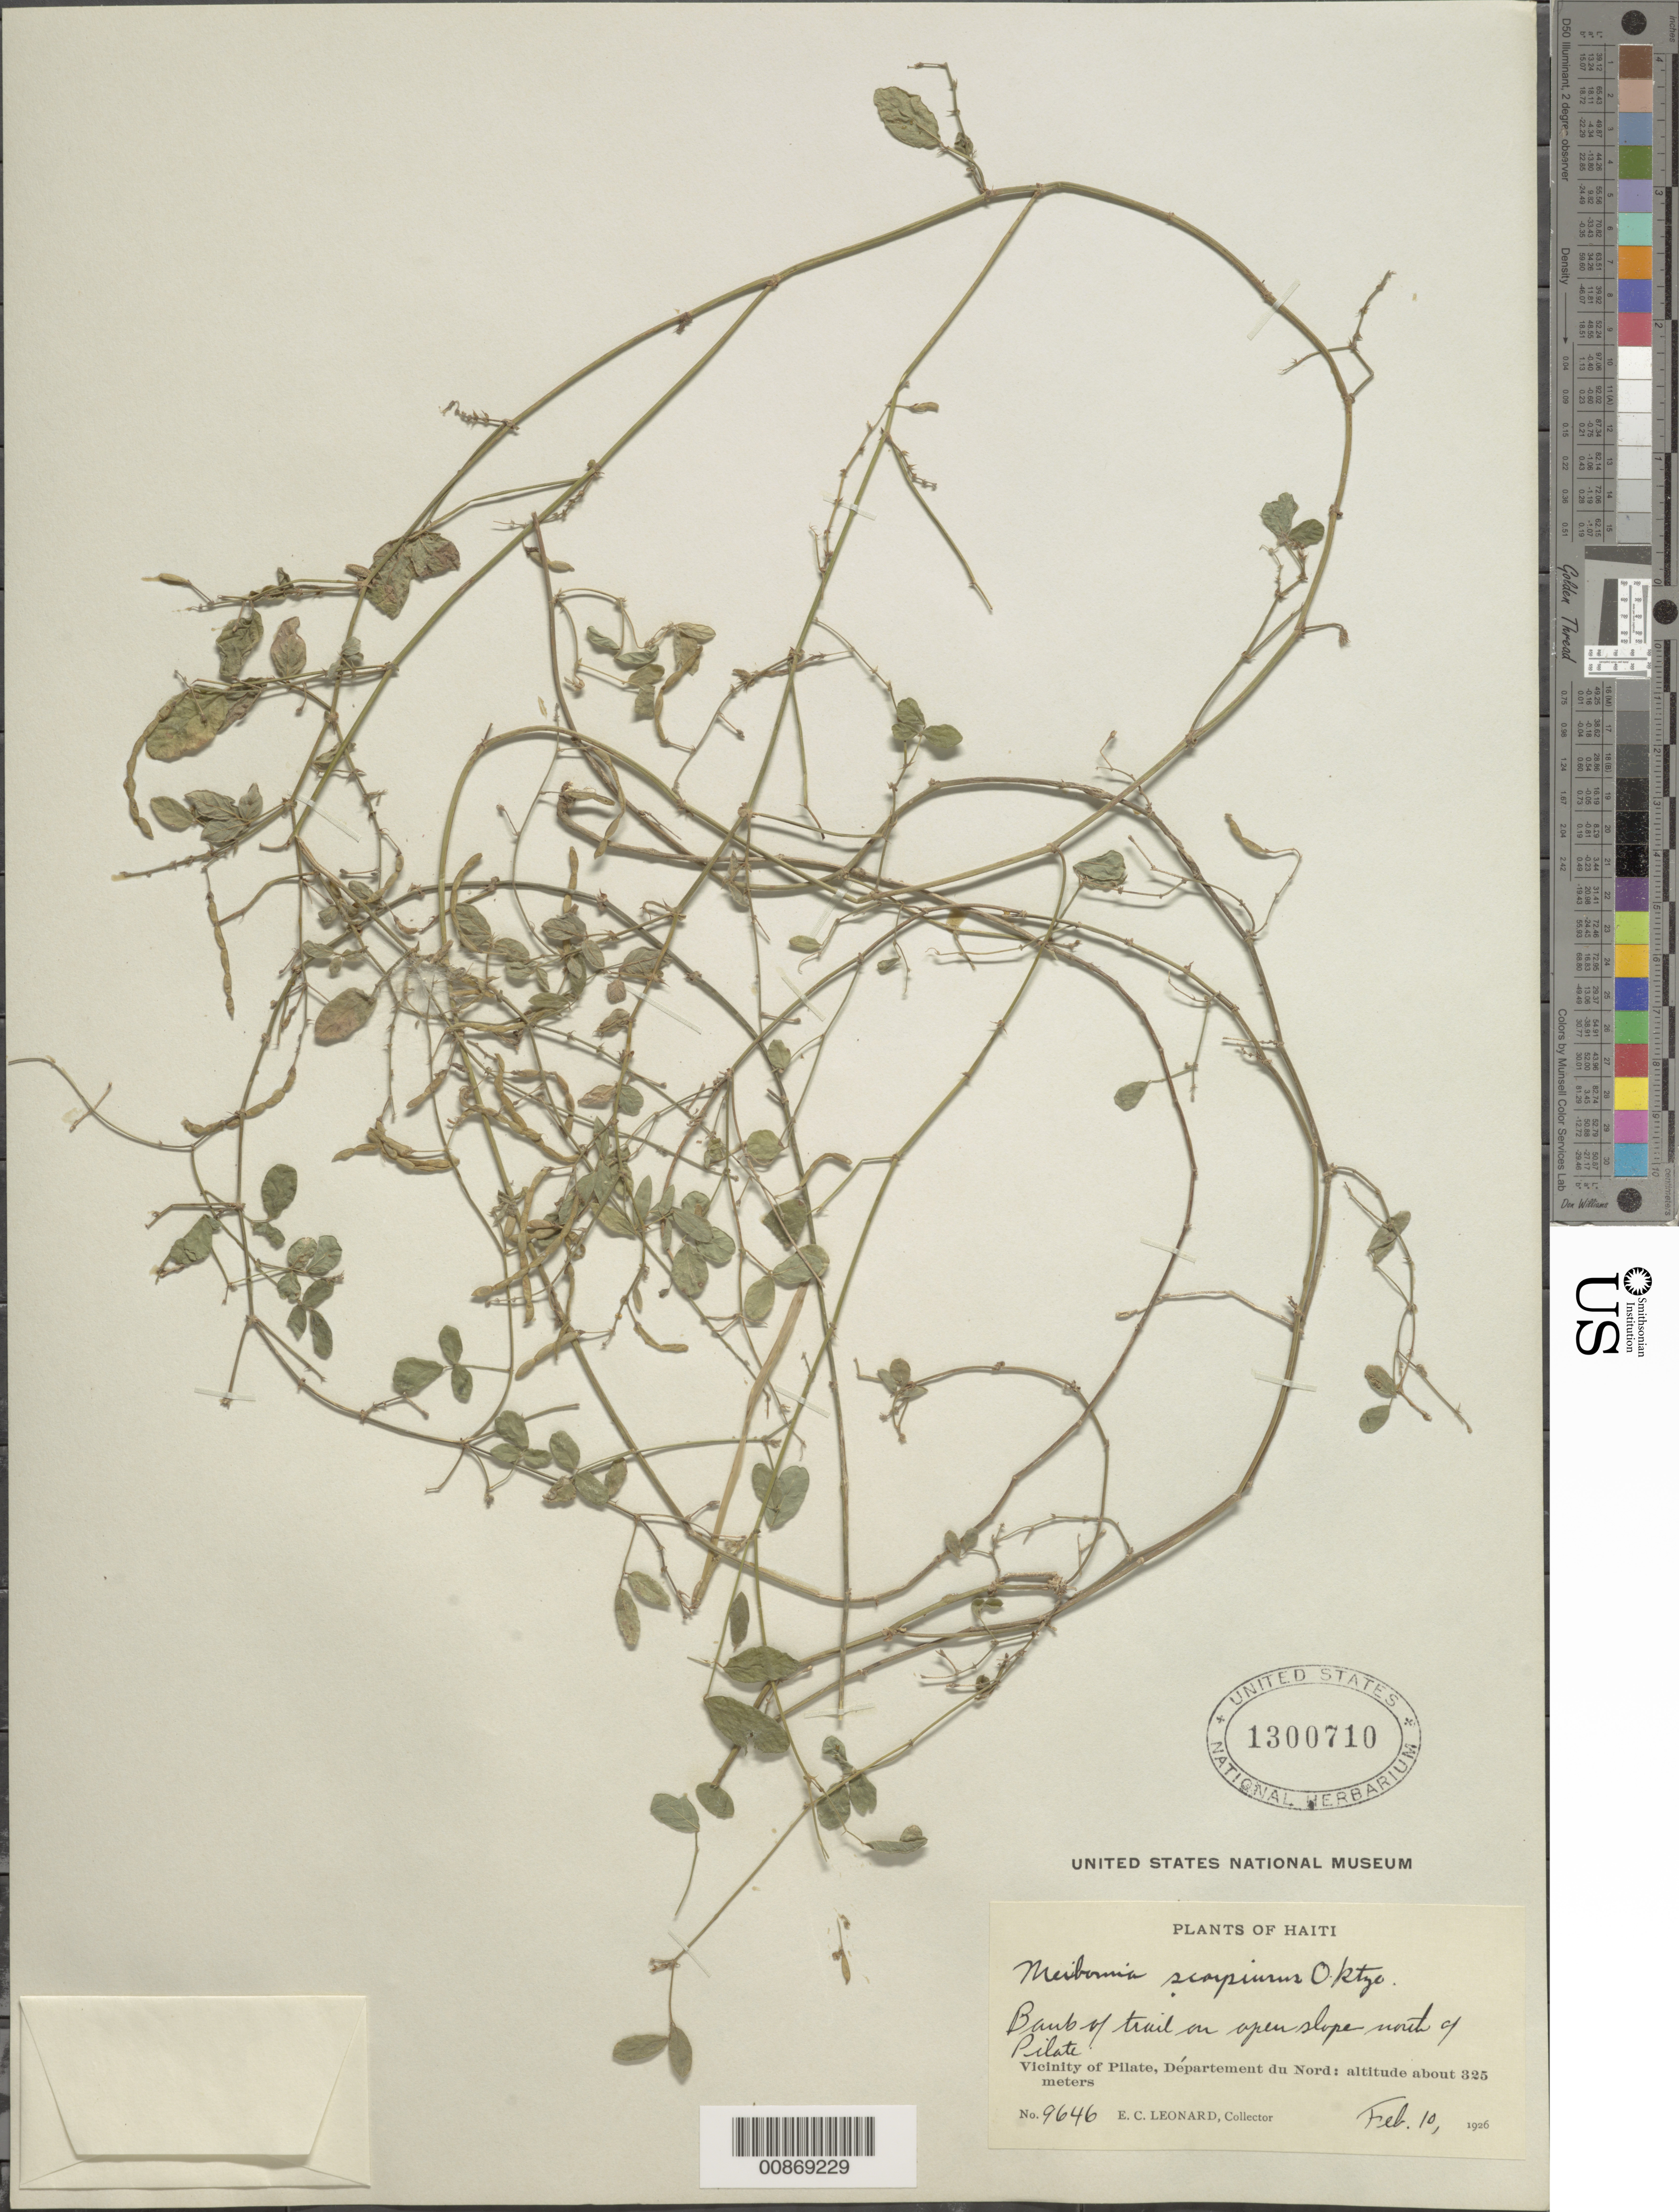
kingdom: Plantae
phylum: Tracheophyta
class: Magnoliopsida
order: Fabales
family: Fabaceae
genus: Desmodium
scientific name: Desmodium scorpiurus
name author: (Sw.) Desv. ex DC.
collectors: E. C. Leonard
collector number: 9646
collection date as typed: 10 Feb 1926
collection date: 1926-02-10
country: Haiti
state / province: Nord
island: Hispaniola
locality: North of Pilate.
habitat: Bank of trail on open slope.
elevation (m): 325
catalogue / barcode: US 1300710